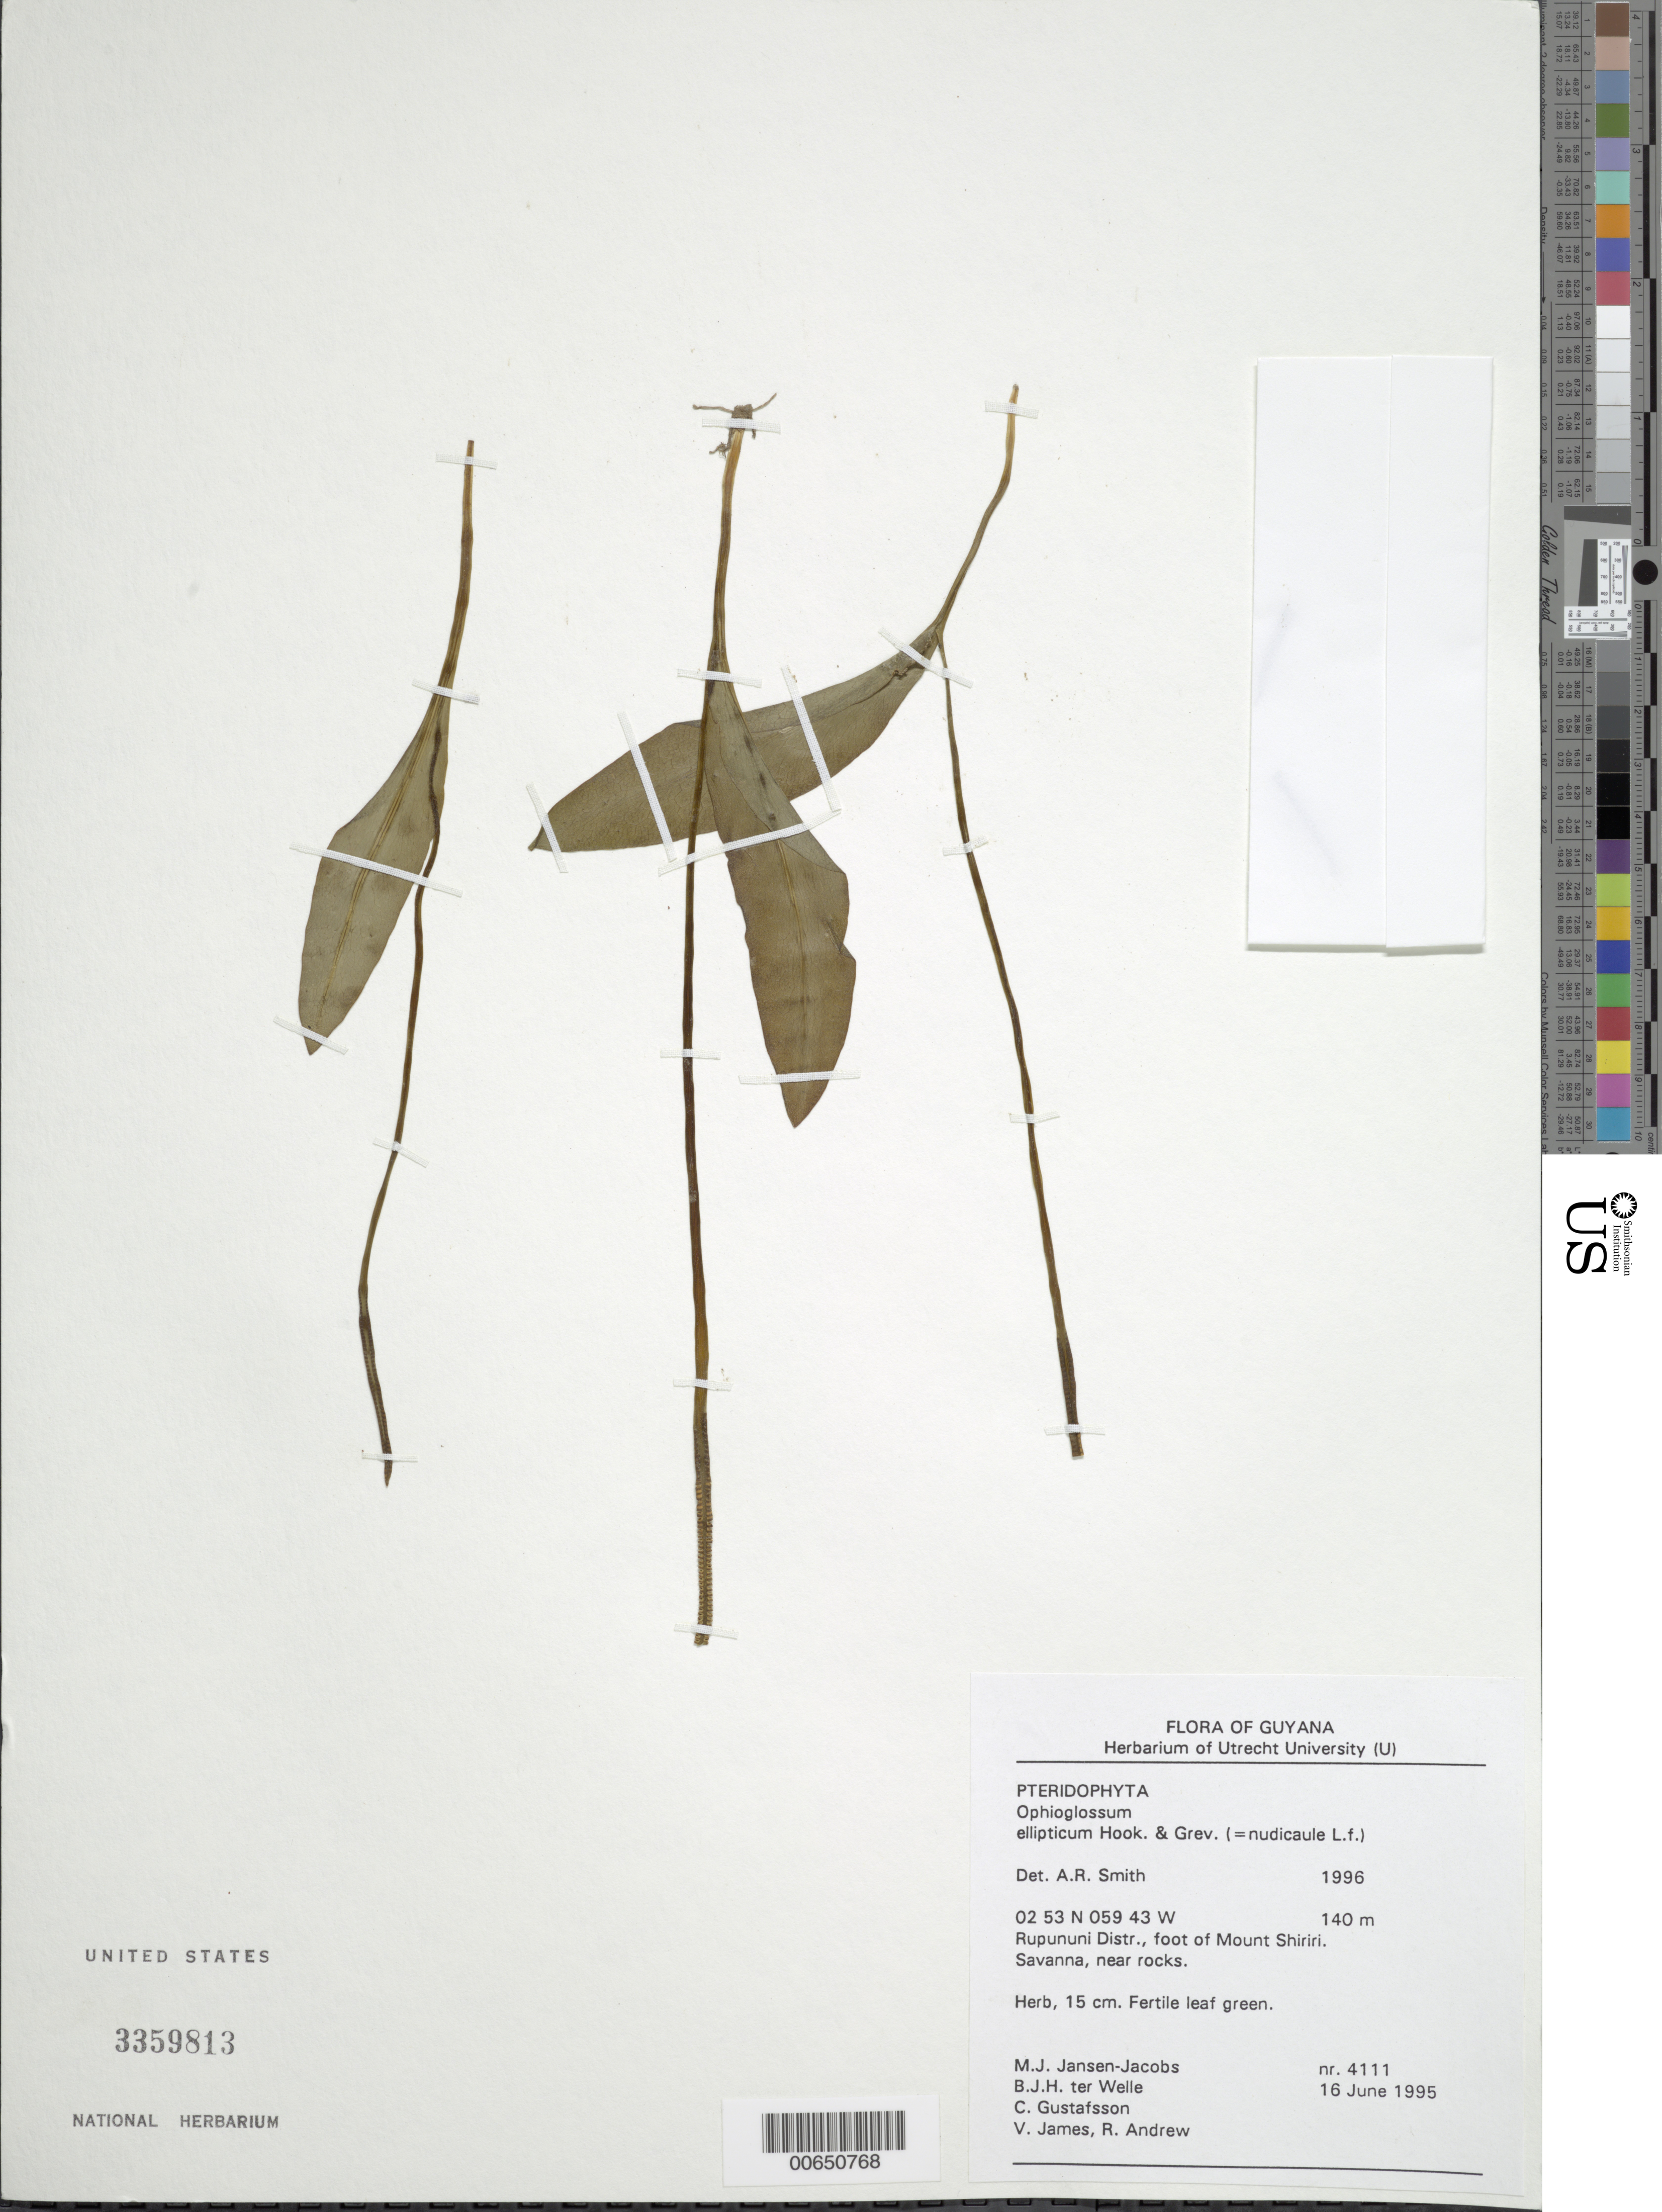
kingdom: Plantae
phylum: Tracheophyta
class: Polypodiopsida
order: Ophioglossales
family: Ophioglossaceae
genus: Ophioglossum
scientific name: Ophioglossum nudicaule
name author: L. f.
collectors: M. J. Jansen-Jacobs, B. Welle, C. G. Gustafsson, V. James & R. Andrew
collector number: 4111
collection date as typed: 16-Jun-95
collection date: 1995-06-16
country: Guyana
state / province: U. Takutu-U. Essequibo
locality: Mount Shiriri, at foot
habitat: Savanna, near rocks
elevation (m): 140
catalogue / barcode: US 3359813